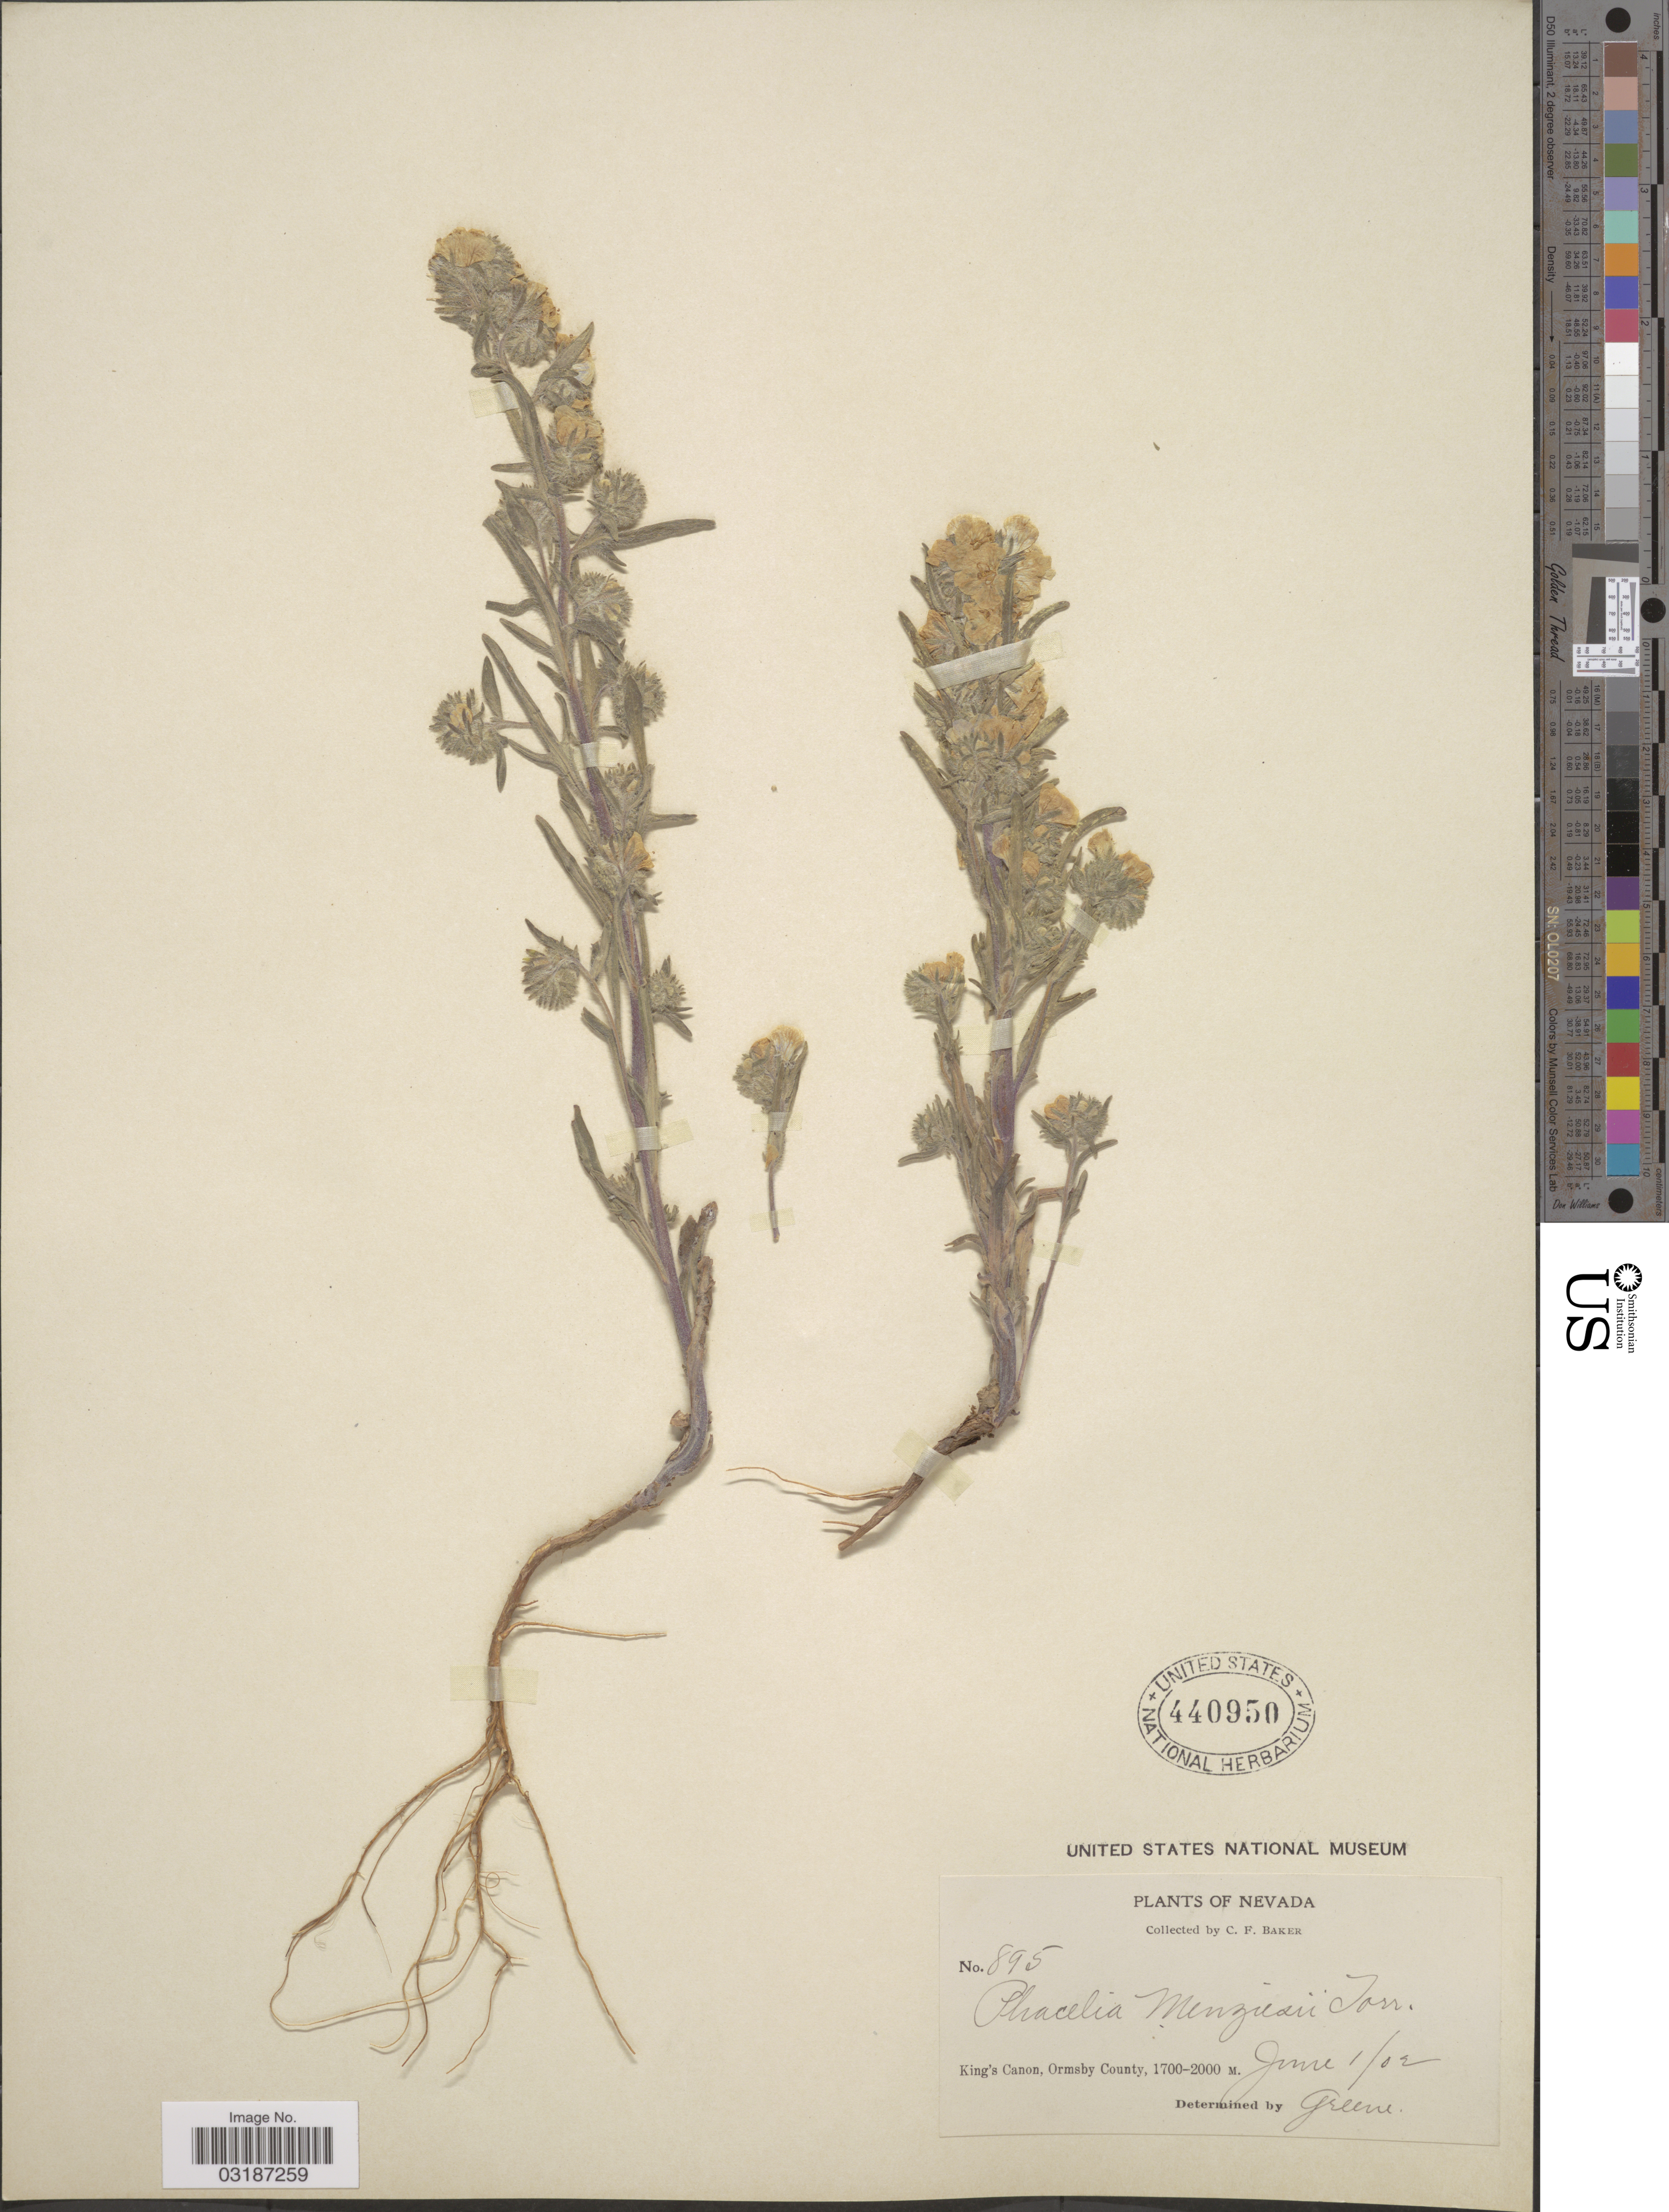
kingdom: Plantae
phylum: Tracheophyta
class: Magnoliopsida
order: Boraginales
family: Hydrophyllaceae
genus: Phacelia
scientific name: Phacelia linearis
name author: (Pursh) Holz.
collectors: C. F. Baker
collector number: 895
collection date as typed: Transcribed d/m/y: 1/6/2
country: United States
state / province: Nevada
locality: King's Canon, Ormsby County.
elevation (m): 1700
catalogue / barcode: US 440950